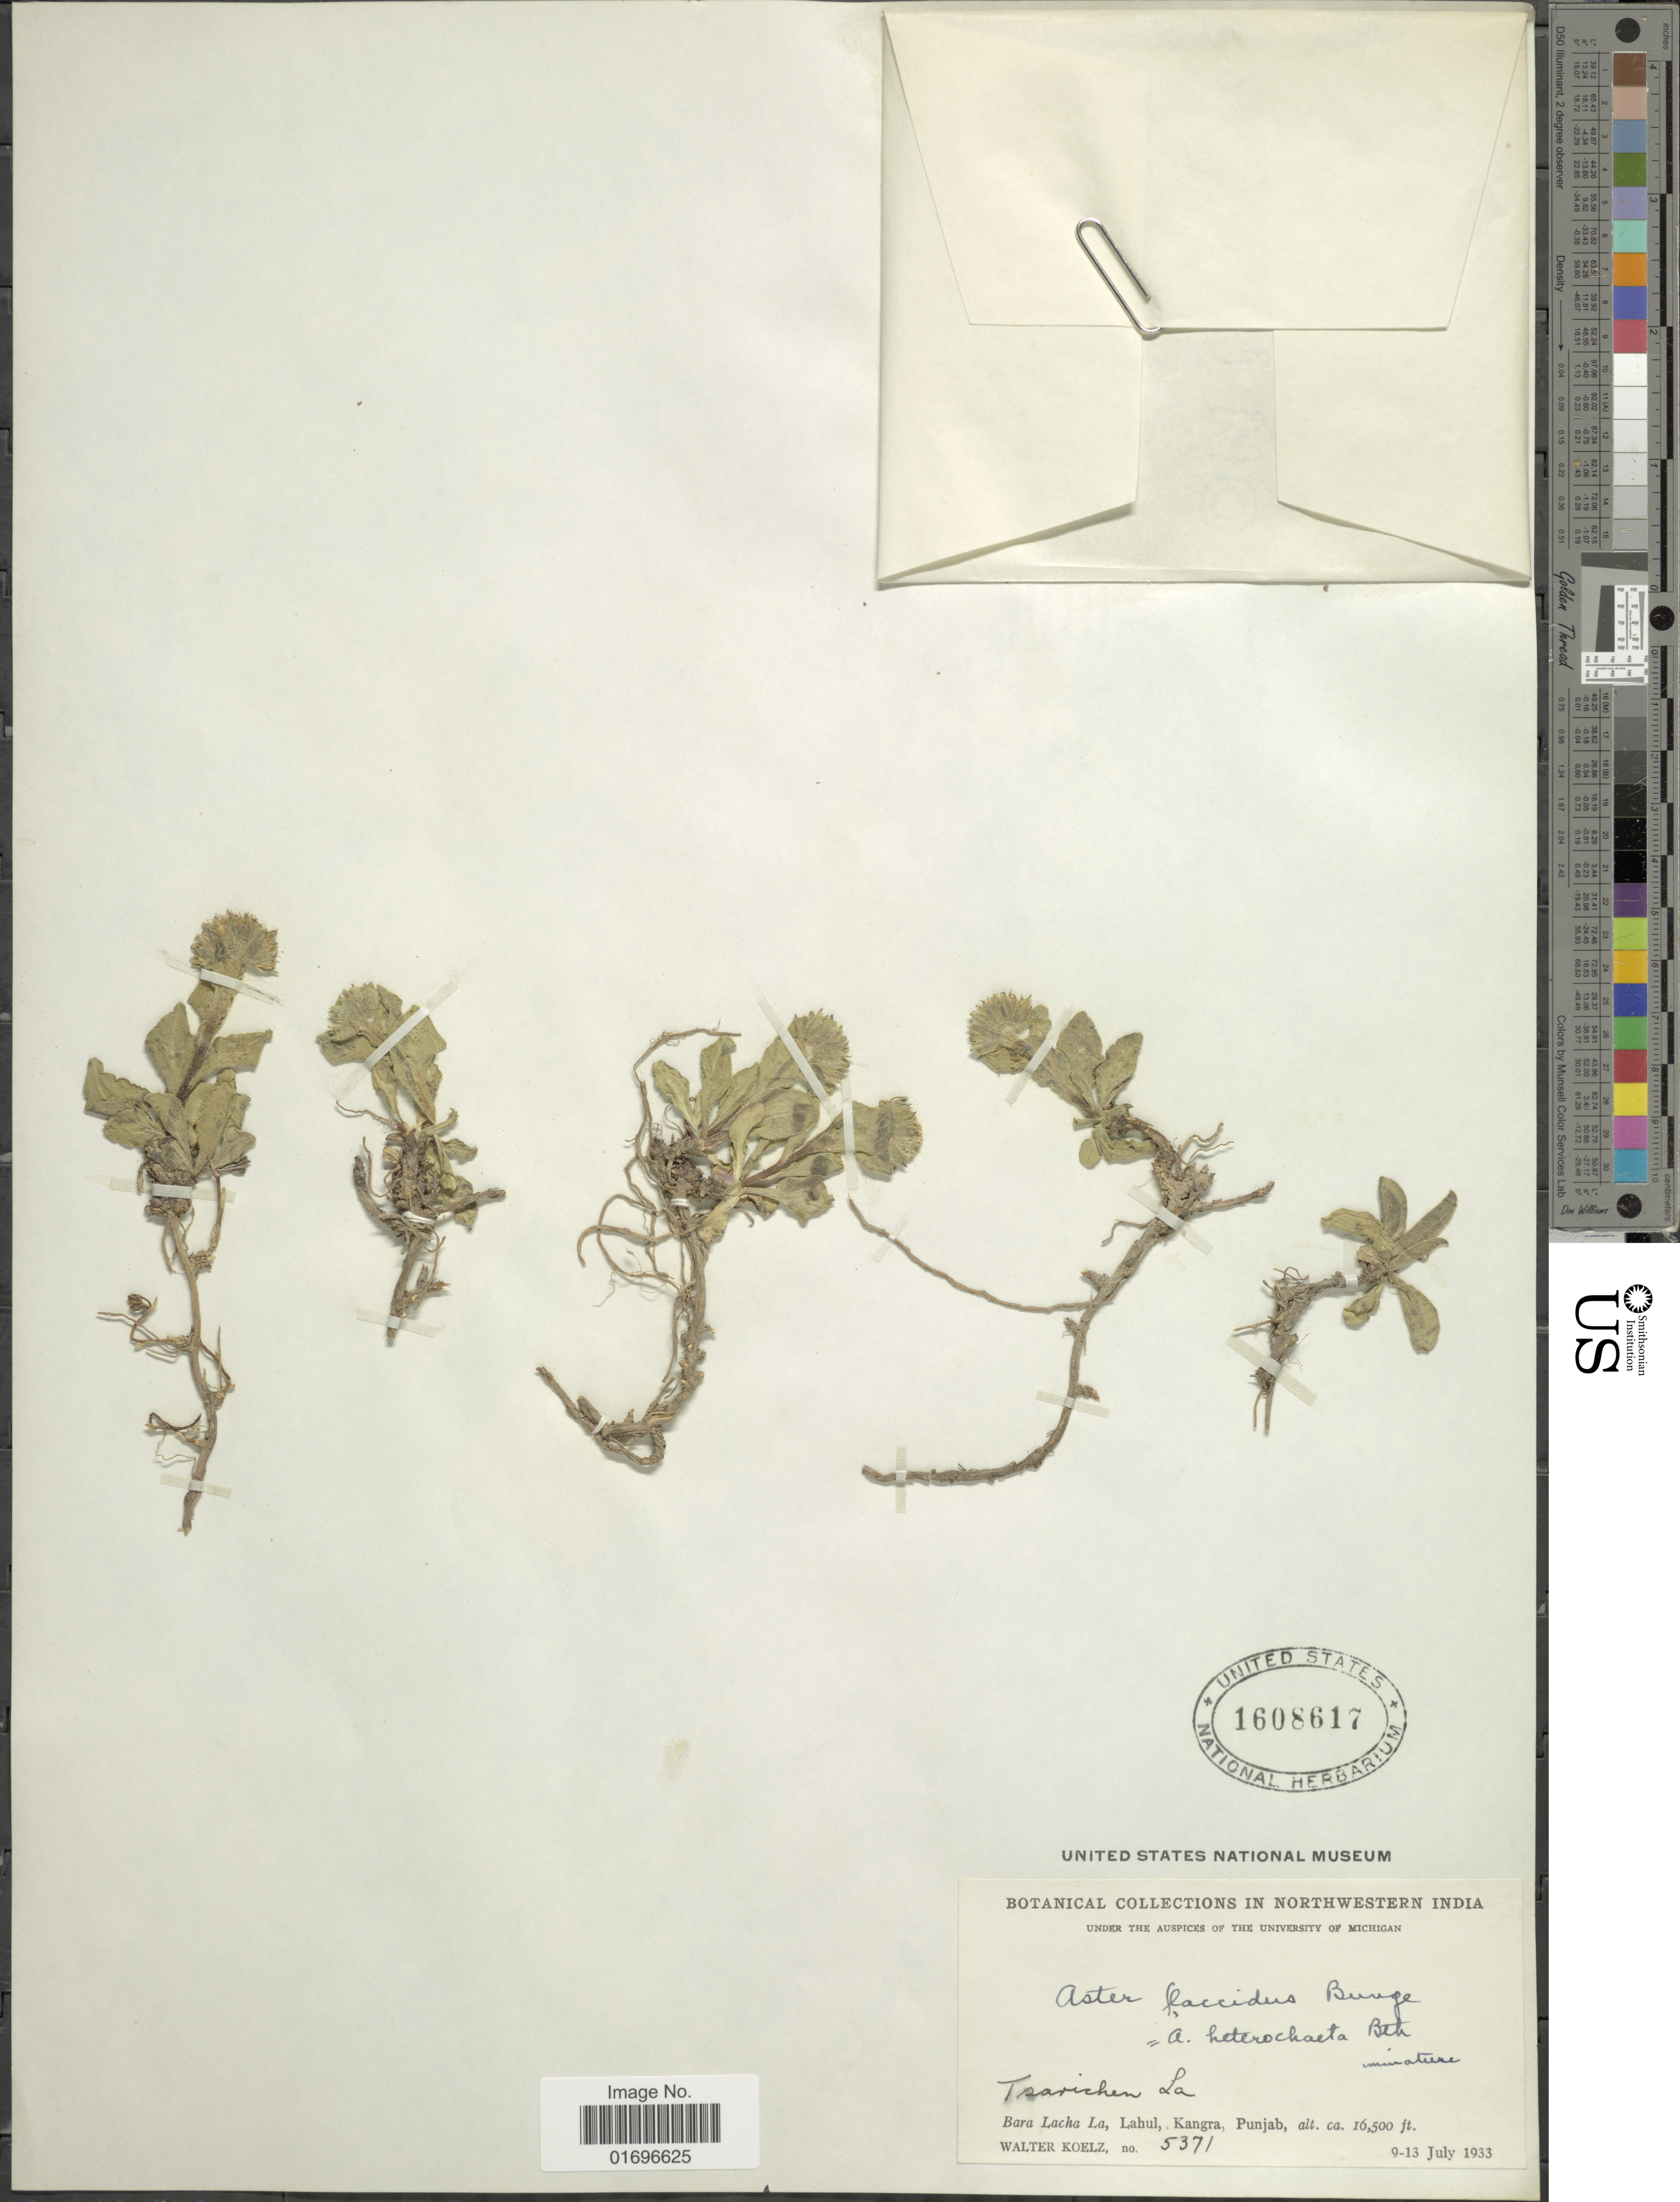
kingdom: Plantae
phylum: Tracheophyta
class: Magnoliopsida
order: Asterales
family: Asteraceae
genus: Aster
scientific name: Aster flaccidus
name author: Bunge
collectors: W. N. Koelz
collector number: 5371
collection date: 1933-07-09/1933-07-13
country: India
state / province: Himachal Pradesh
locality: Northwestern India. Tsarichen La. Bara Lacha La, Lahul, Kangra, Punjab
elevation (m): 5029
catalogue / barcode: US 1608617